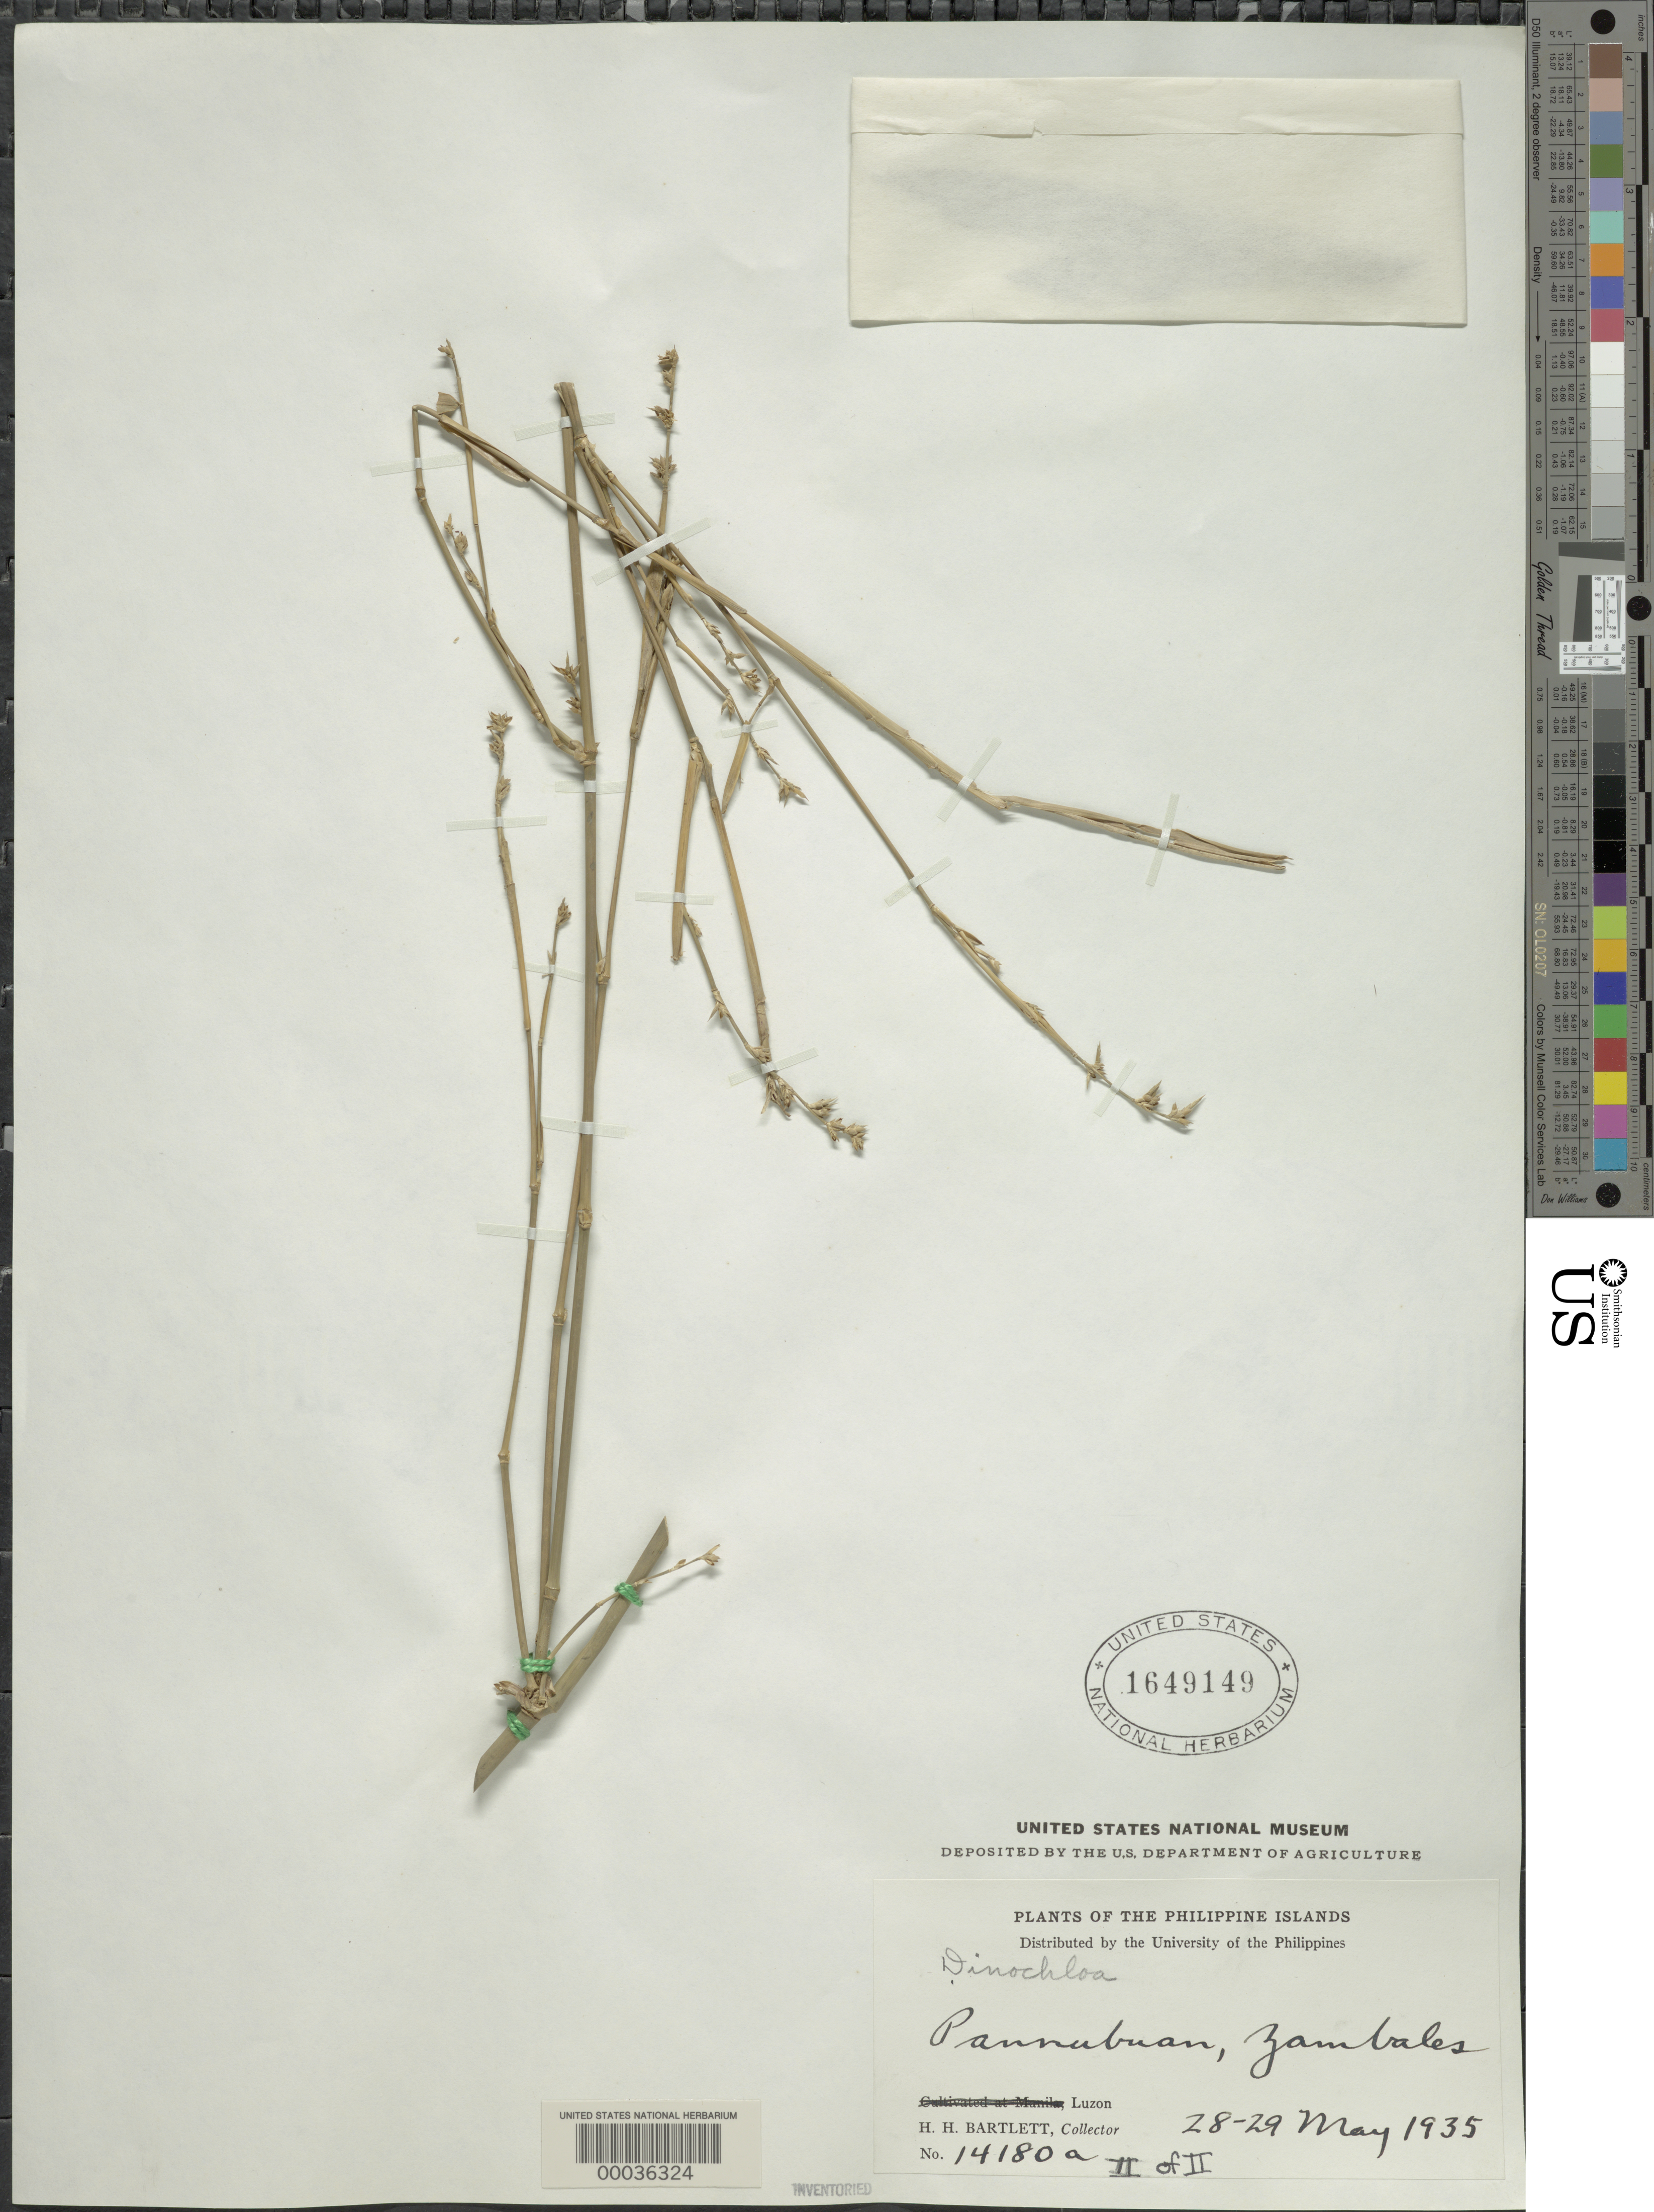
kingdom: Plantae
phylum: Tracheophyta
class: Liliopsida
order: Poales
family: Poaceae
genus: Dinochloa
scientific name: Dinochloa sp.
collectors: H. H. Bartlett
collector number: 14180a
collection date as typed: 28 May 1935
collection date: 1935-05-28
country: Philippines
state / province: Central Luzon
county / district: Zambales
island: Luzon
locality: Pannubuan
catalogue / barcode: US 1649149